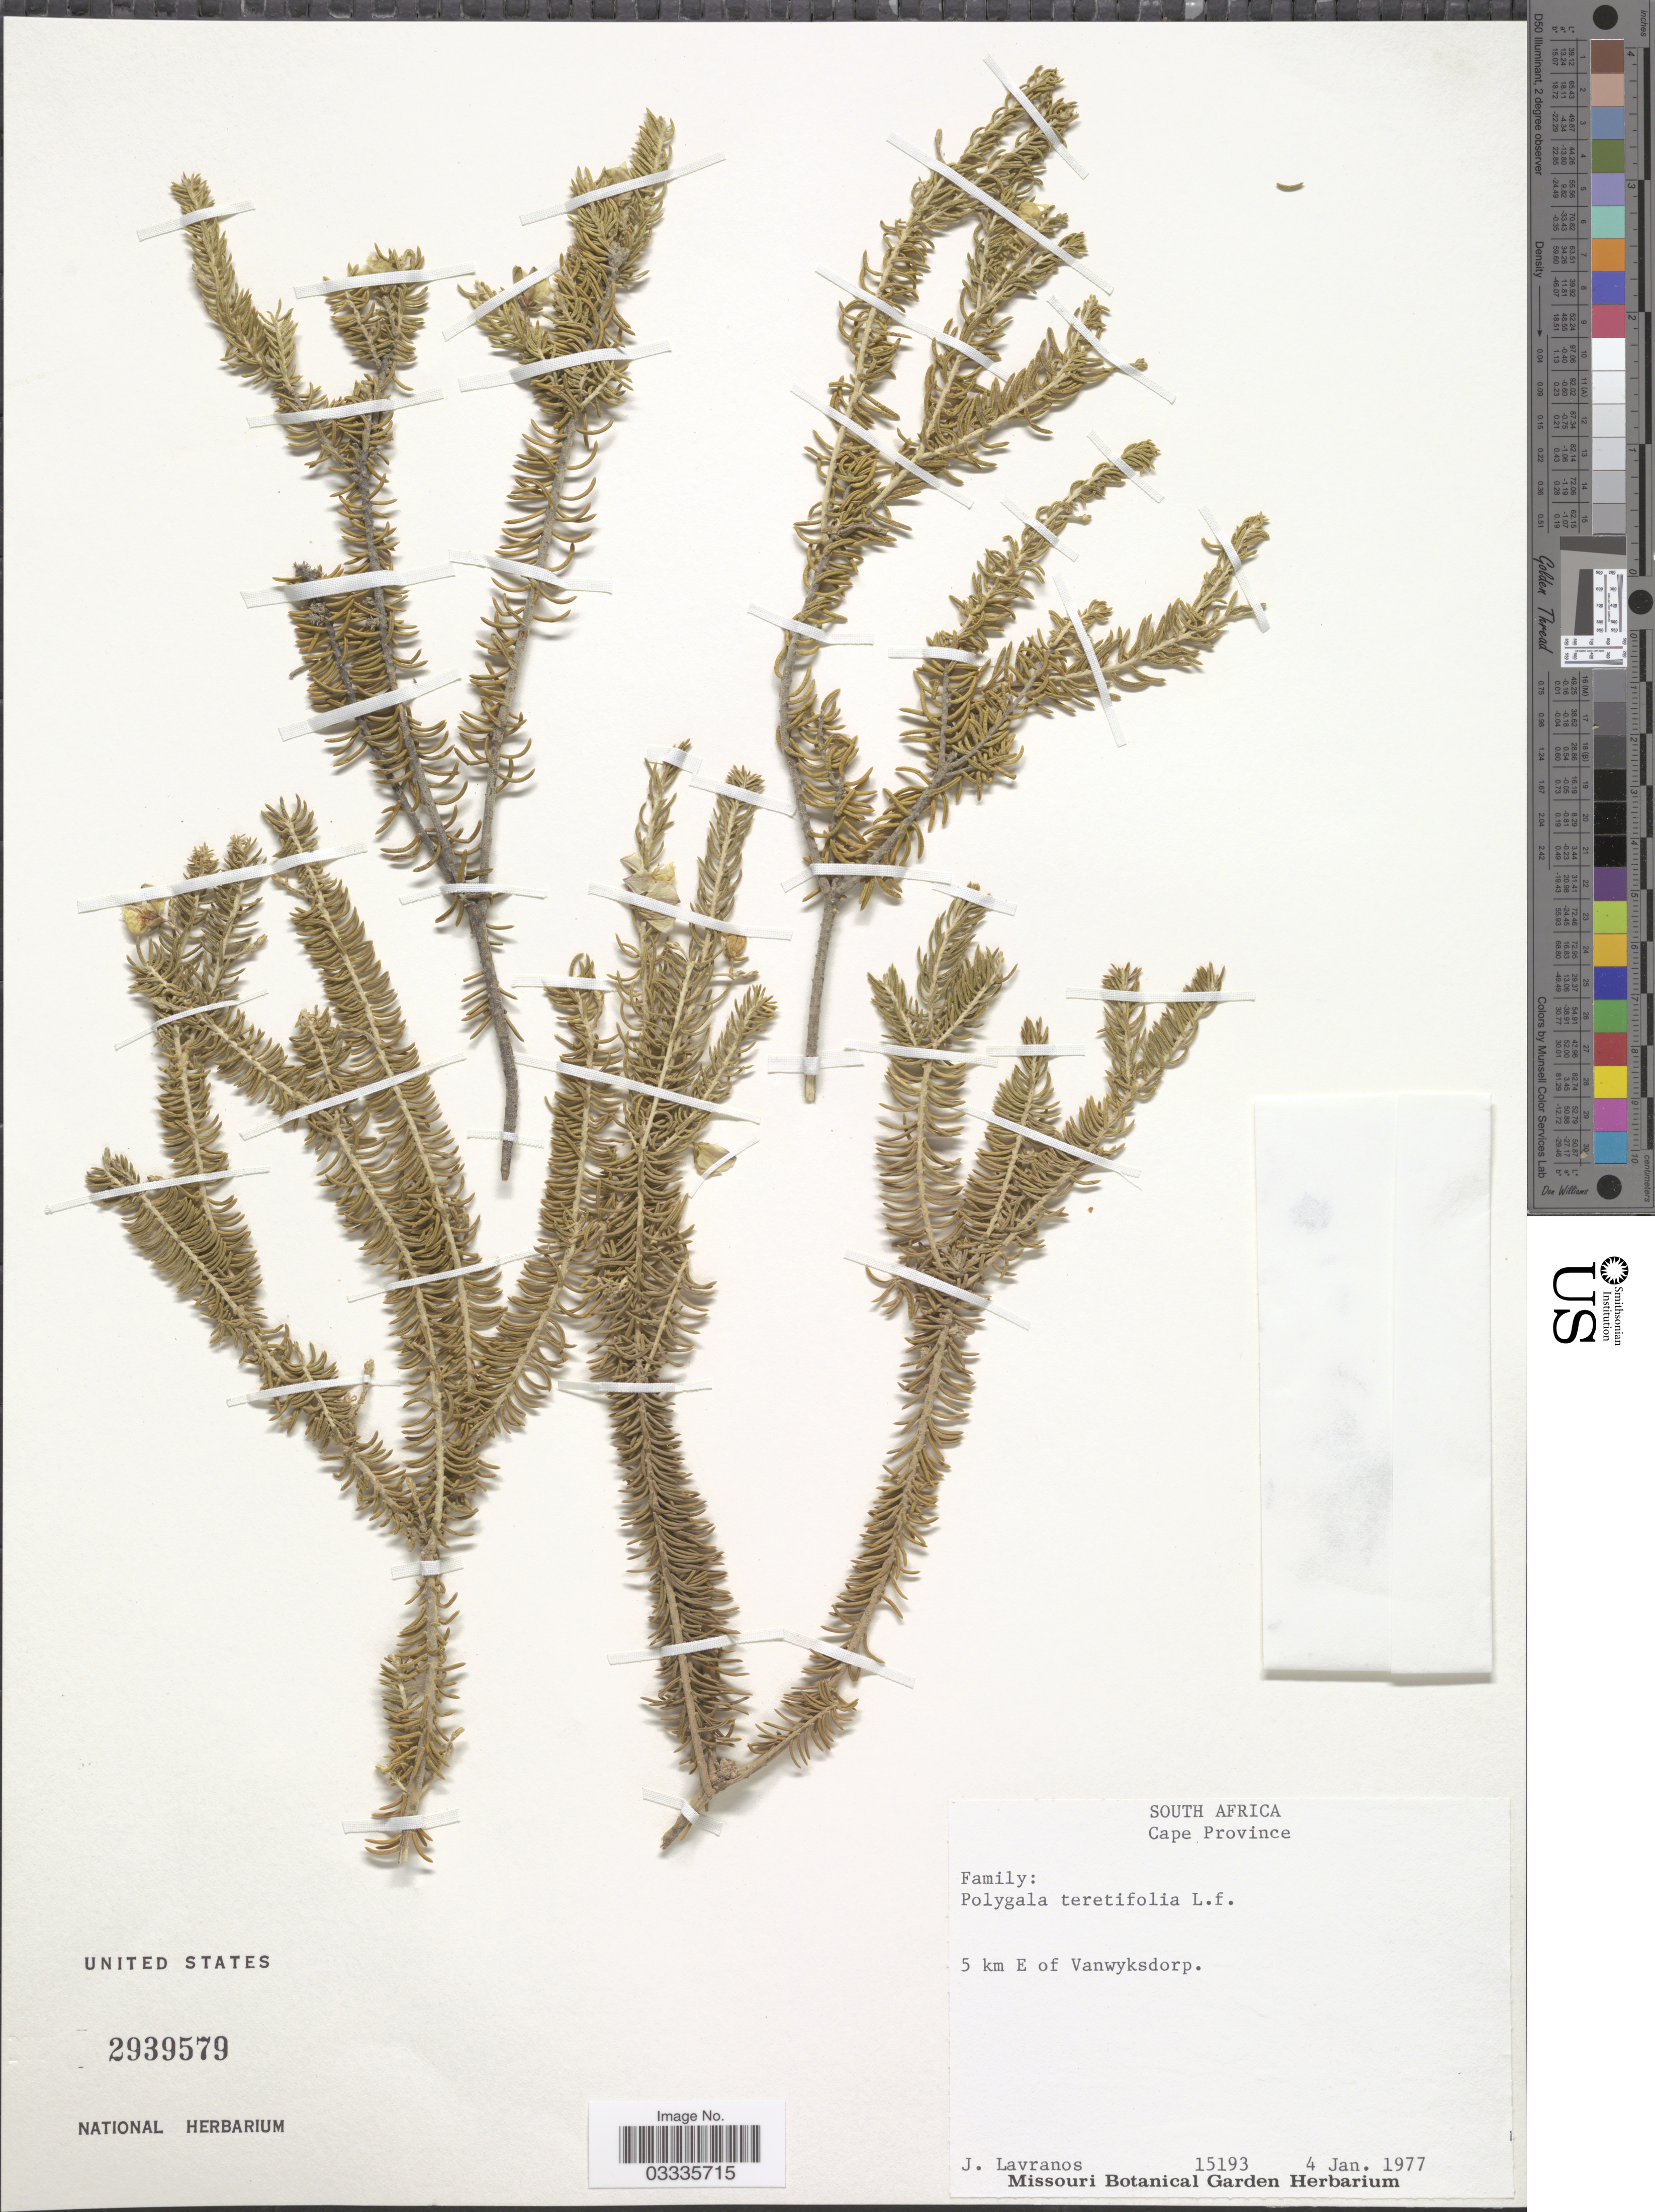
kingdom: Plantae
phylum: Tracheophyta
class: Magnoliopsida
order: Fabales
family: Polygalaceae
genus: Polygala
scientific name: Polygala teretifolia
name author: L. f.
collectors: J. Lavranos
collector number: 15193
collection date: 1977-01-04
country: South Africa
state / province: Western Cape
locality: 5 km E of Vanwyksdorp.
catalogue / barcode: US 2939579